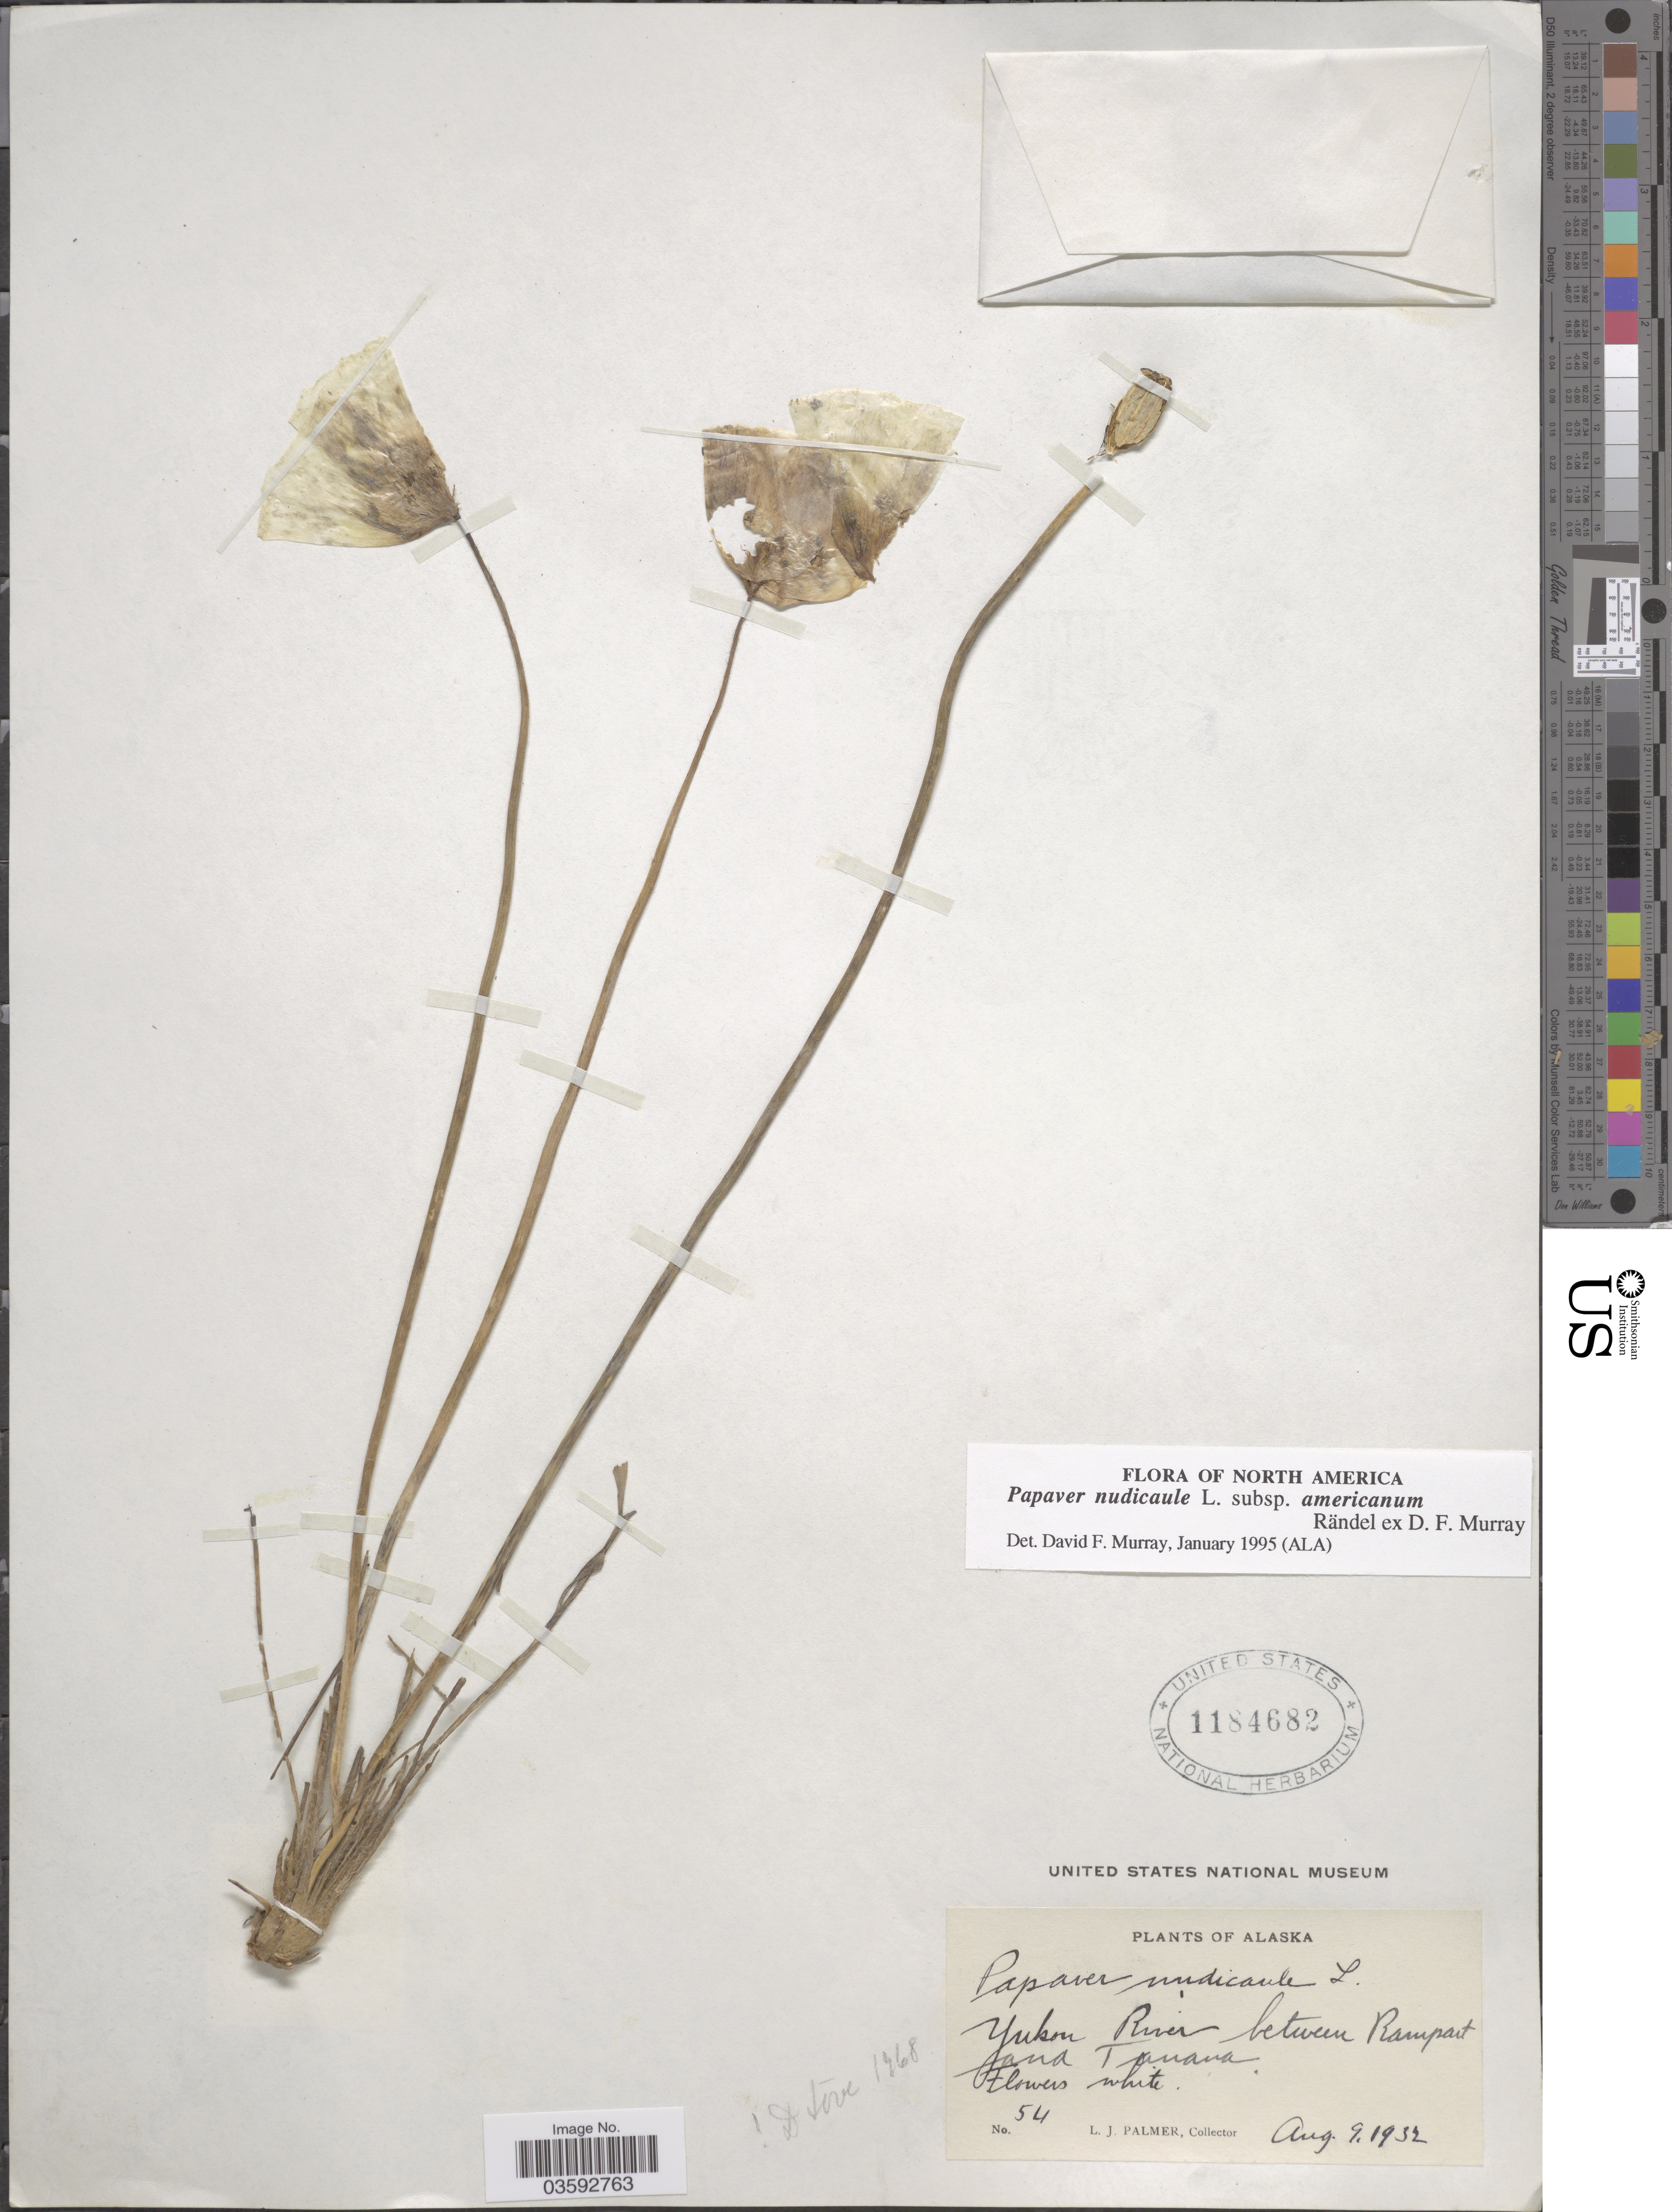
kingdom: Plantae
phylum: Tracheophyta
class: Magnoliopsida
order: Ranunculales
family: Papaveraceae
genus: Papaver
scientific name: Papaver nudicaule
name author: L.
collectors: L. J. Palmer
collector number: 54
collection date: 1932-08-09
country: United States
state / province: Alaska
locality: Yukon River between Rampart and Tanana.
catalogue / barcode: US 1184682